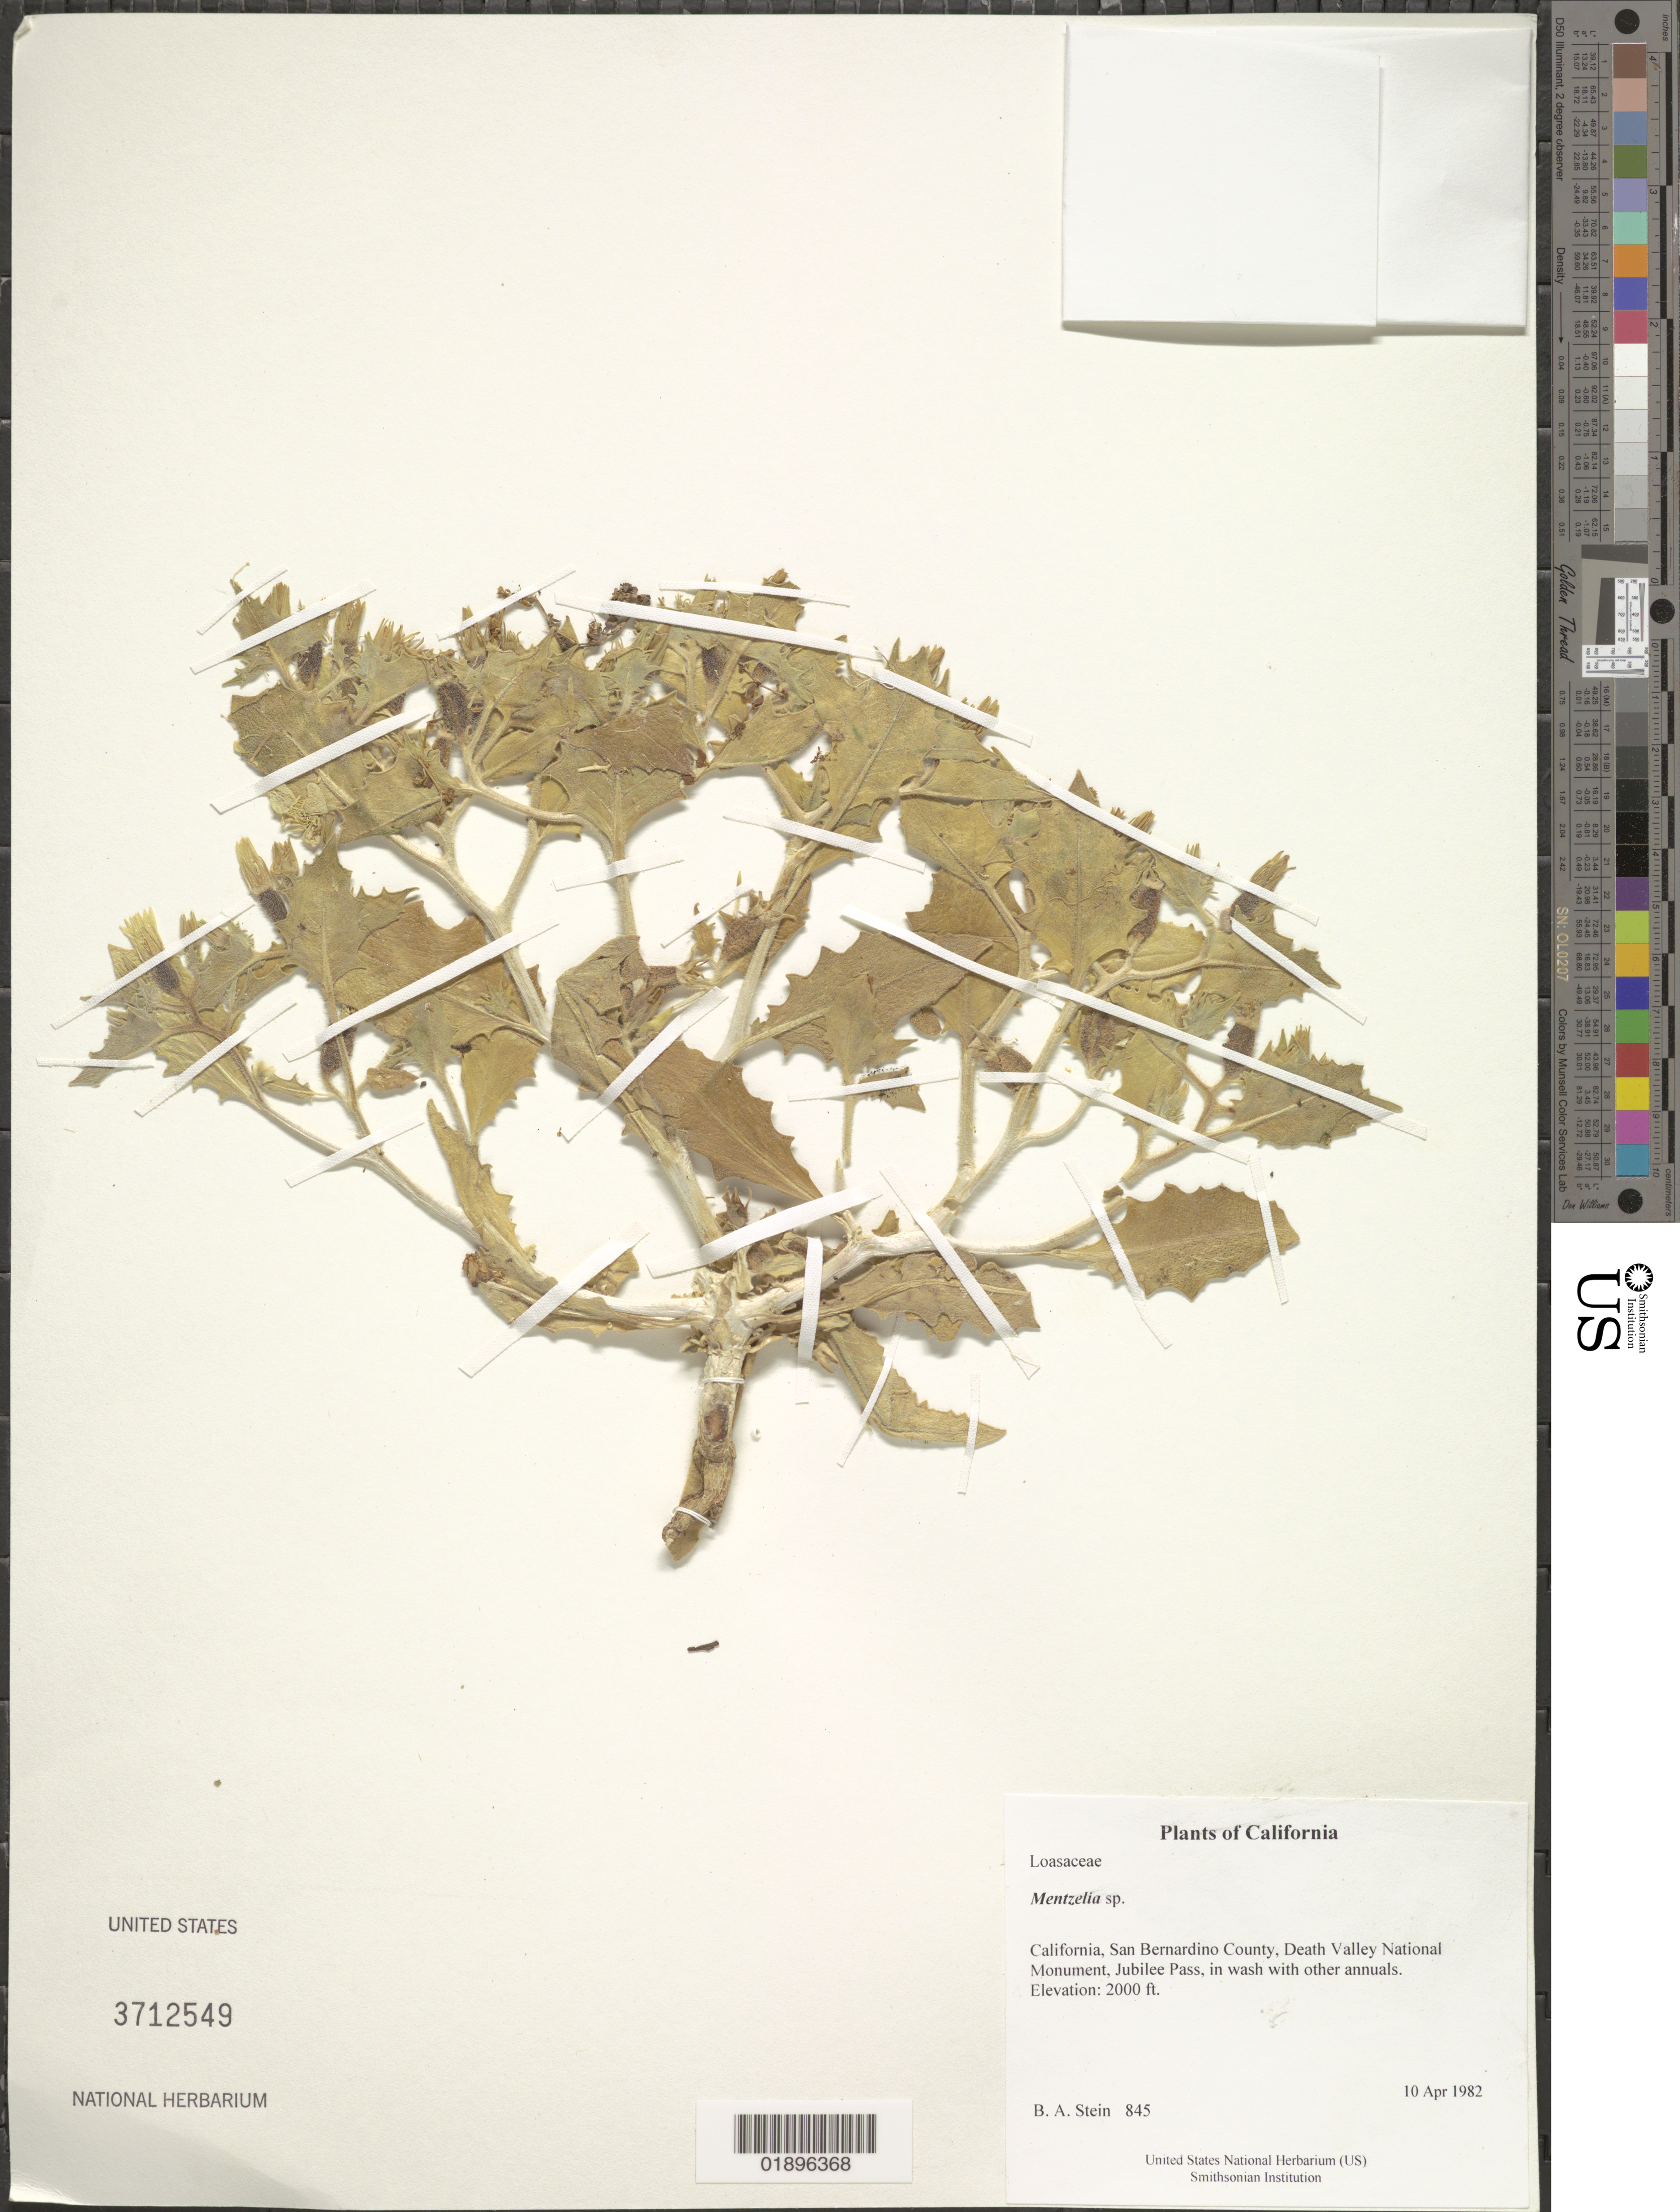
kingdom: Plantae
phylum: Tracheophyta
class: Magnoliopsida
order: Cornales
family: Loasaceae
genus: Mentzelia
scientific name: Mentzelia sp.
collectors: B. A. Stein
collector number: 845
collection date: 1982-04-10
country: United States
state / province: California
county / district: San Bernardino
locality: Death Valley National Monument, Jubilee Pass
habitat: In wash with other annuals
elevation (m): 610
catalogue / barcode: US 3712549